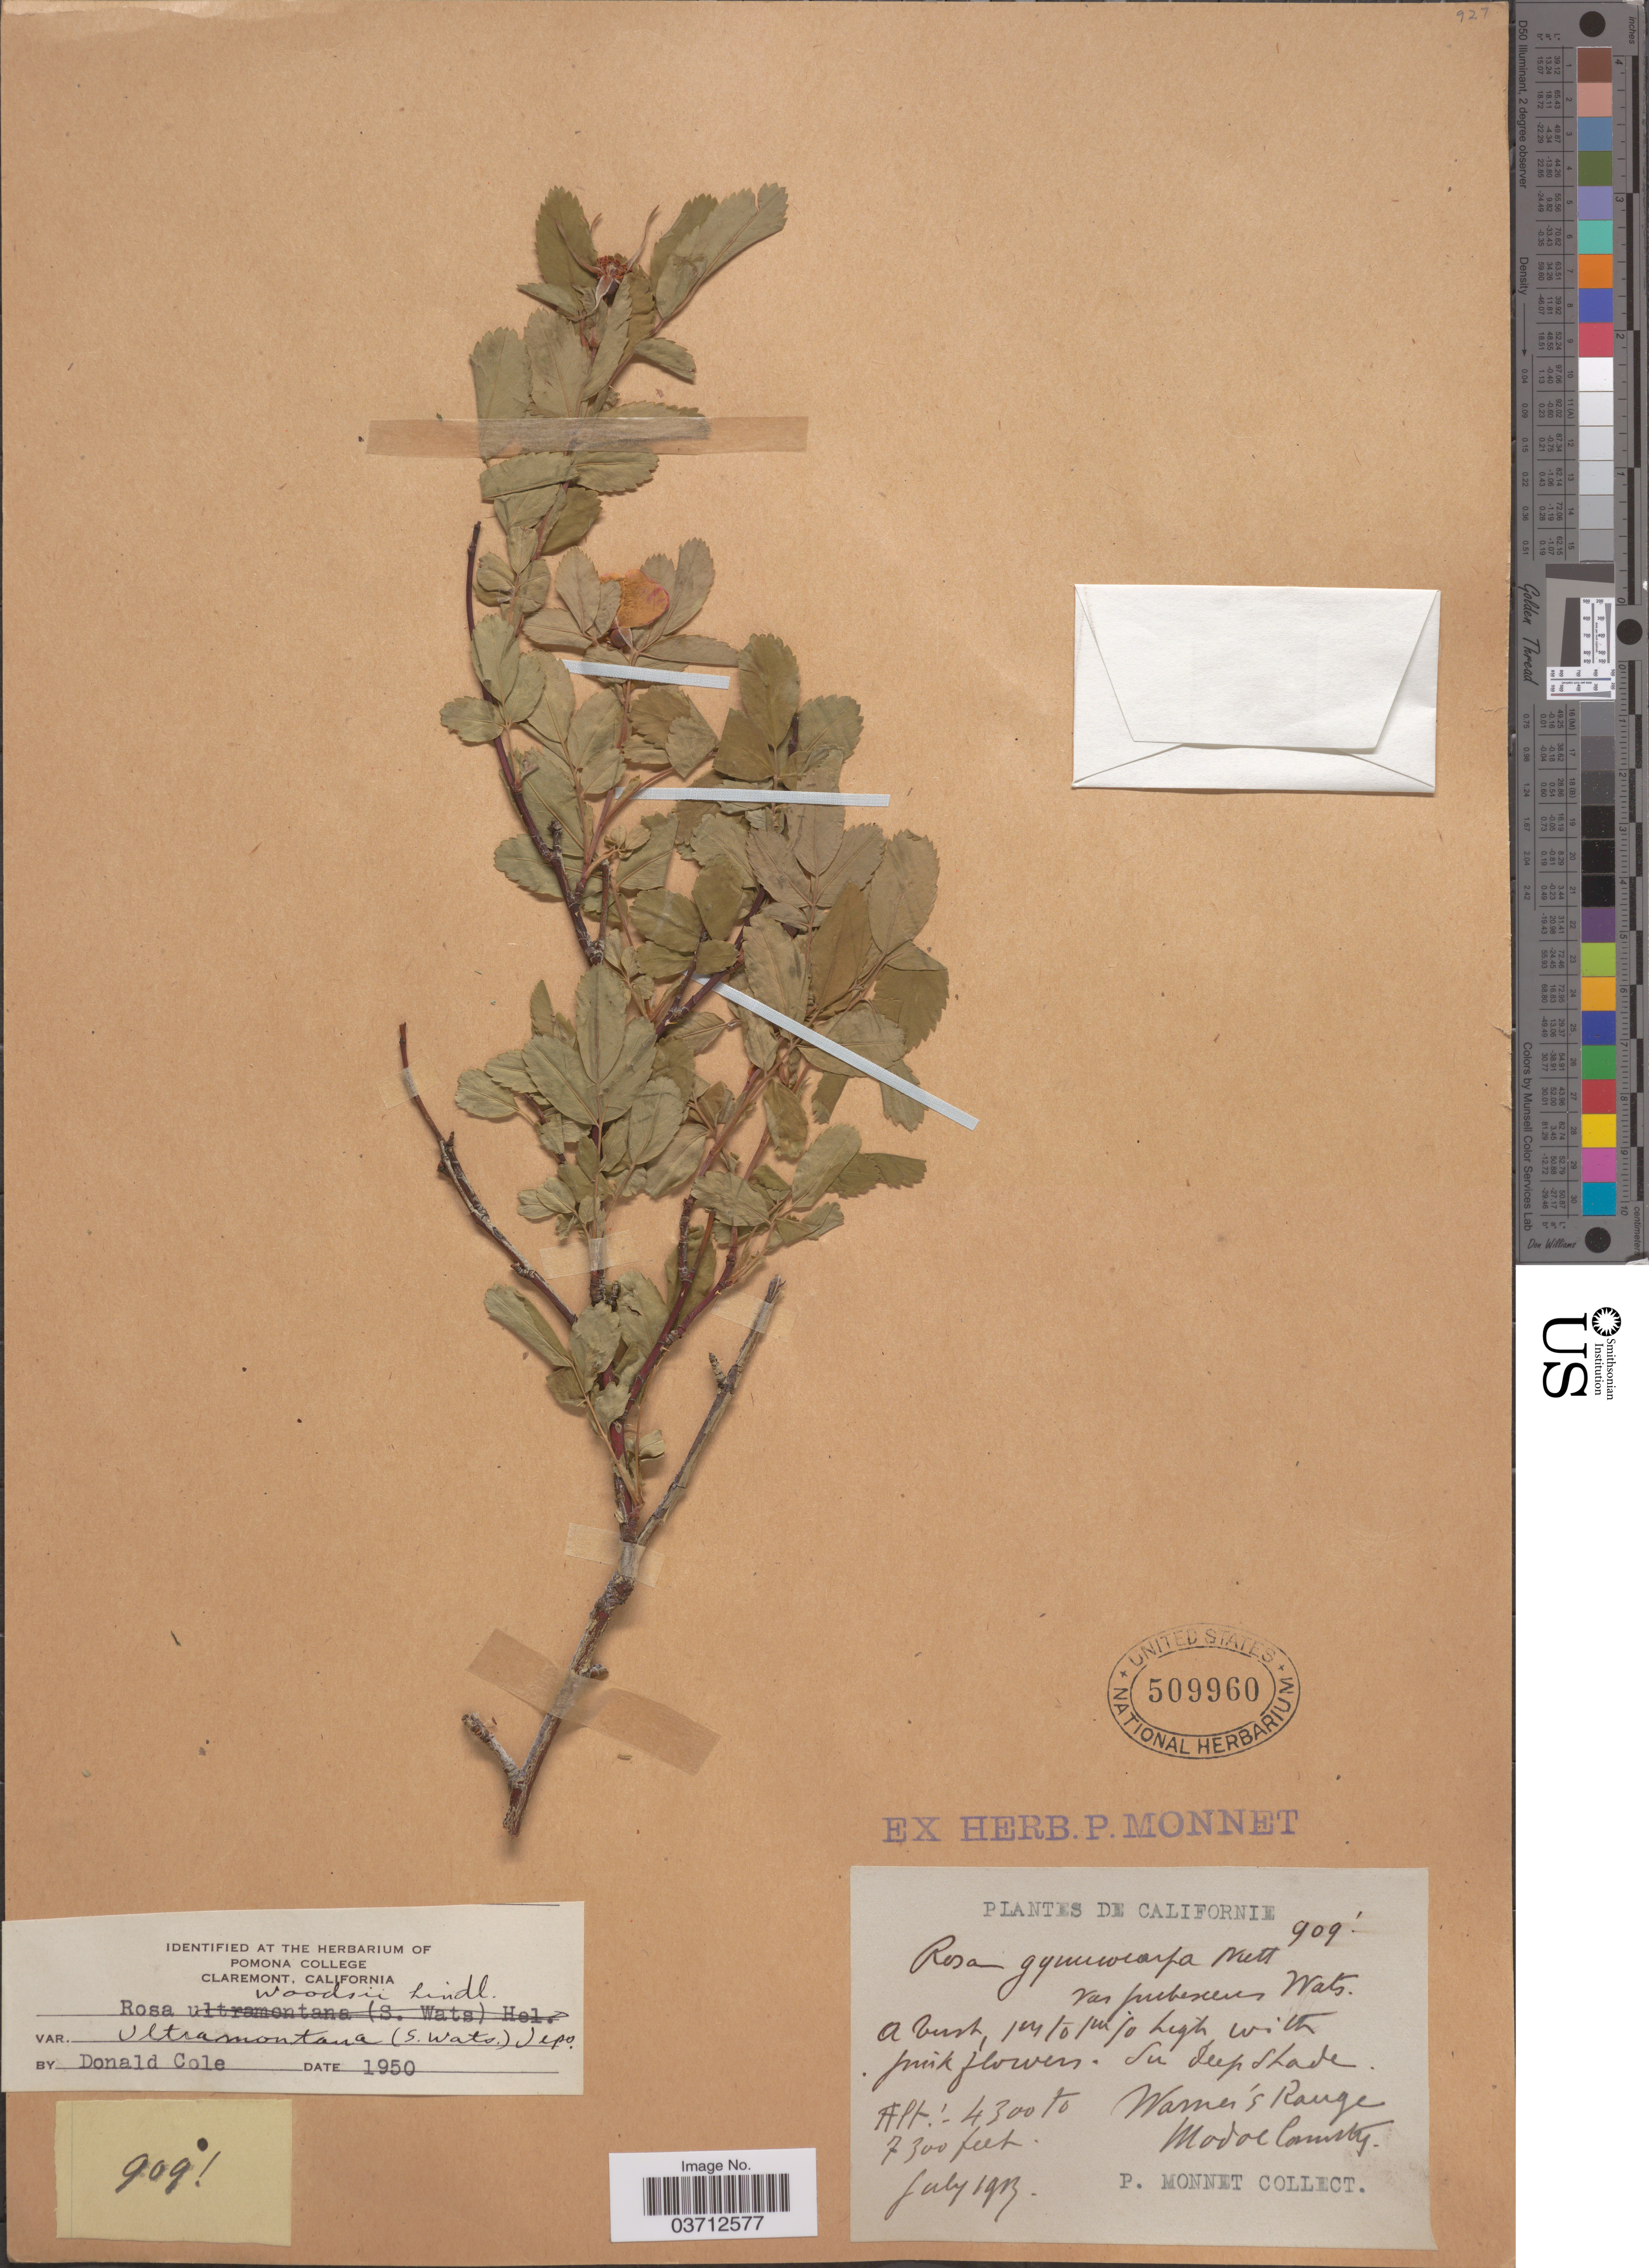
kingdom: Plantae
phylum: Tracheophyta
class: Magnoliopsida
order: Rosales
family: Rosaceae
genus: Rosa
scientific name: Rosa woodsii var. ultramontana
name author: Lindl.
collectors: P. Monnet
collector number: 909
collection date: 1903-07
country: United States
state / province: California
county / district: Modoc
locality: Warner's Range. Modoc County.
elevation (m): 1311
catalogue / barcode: US 509960